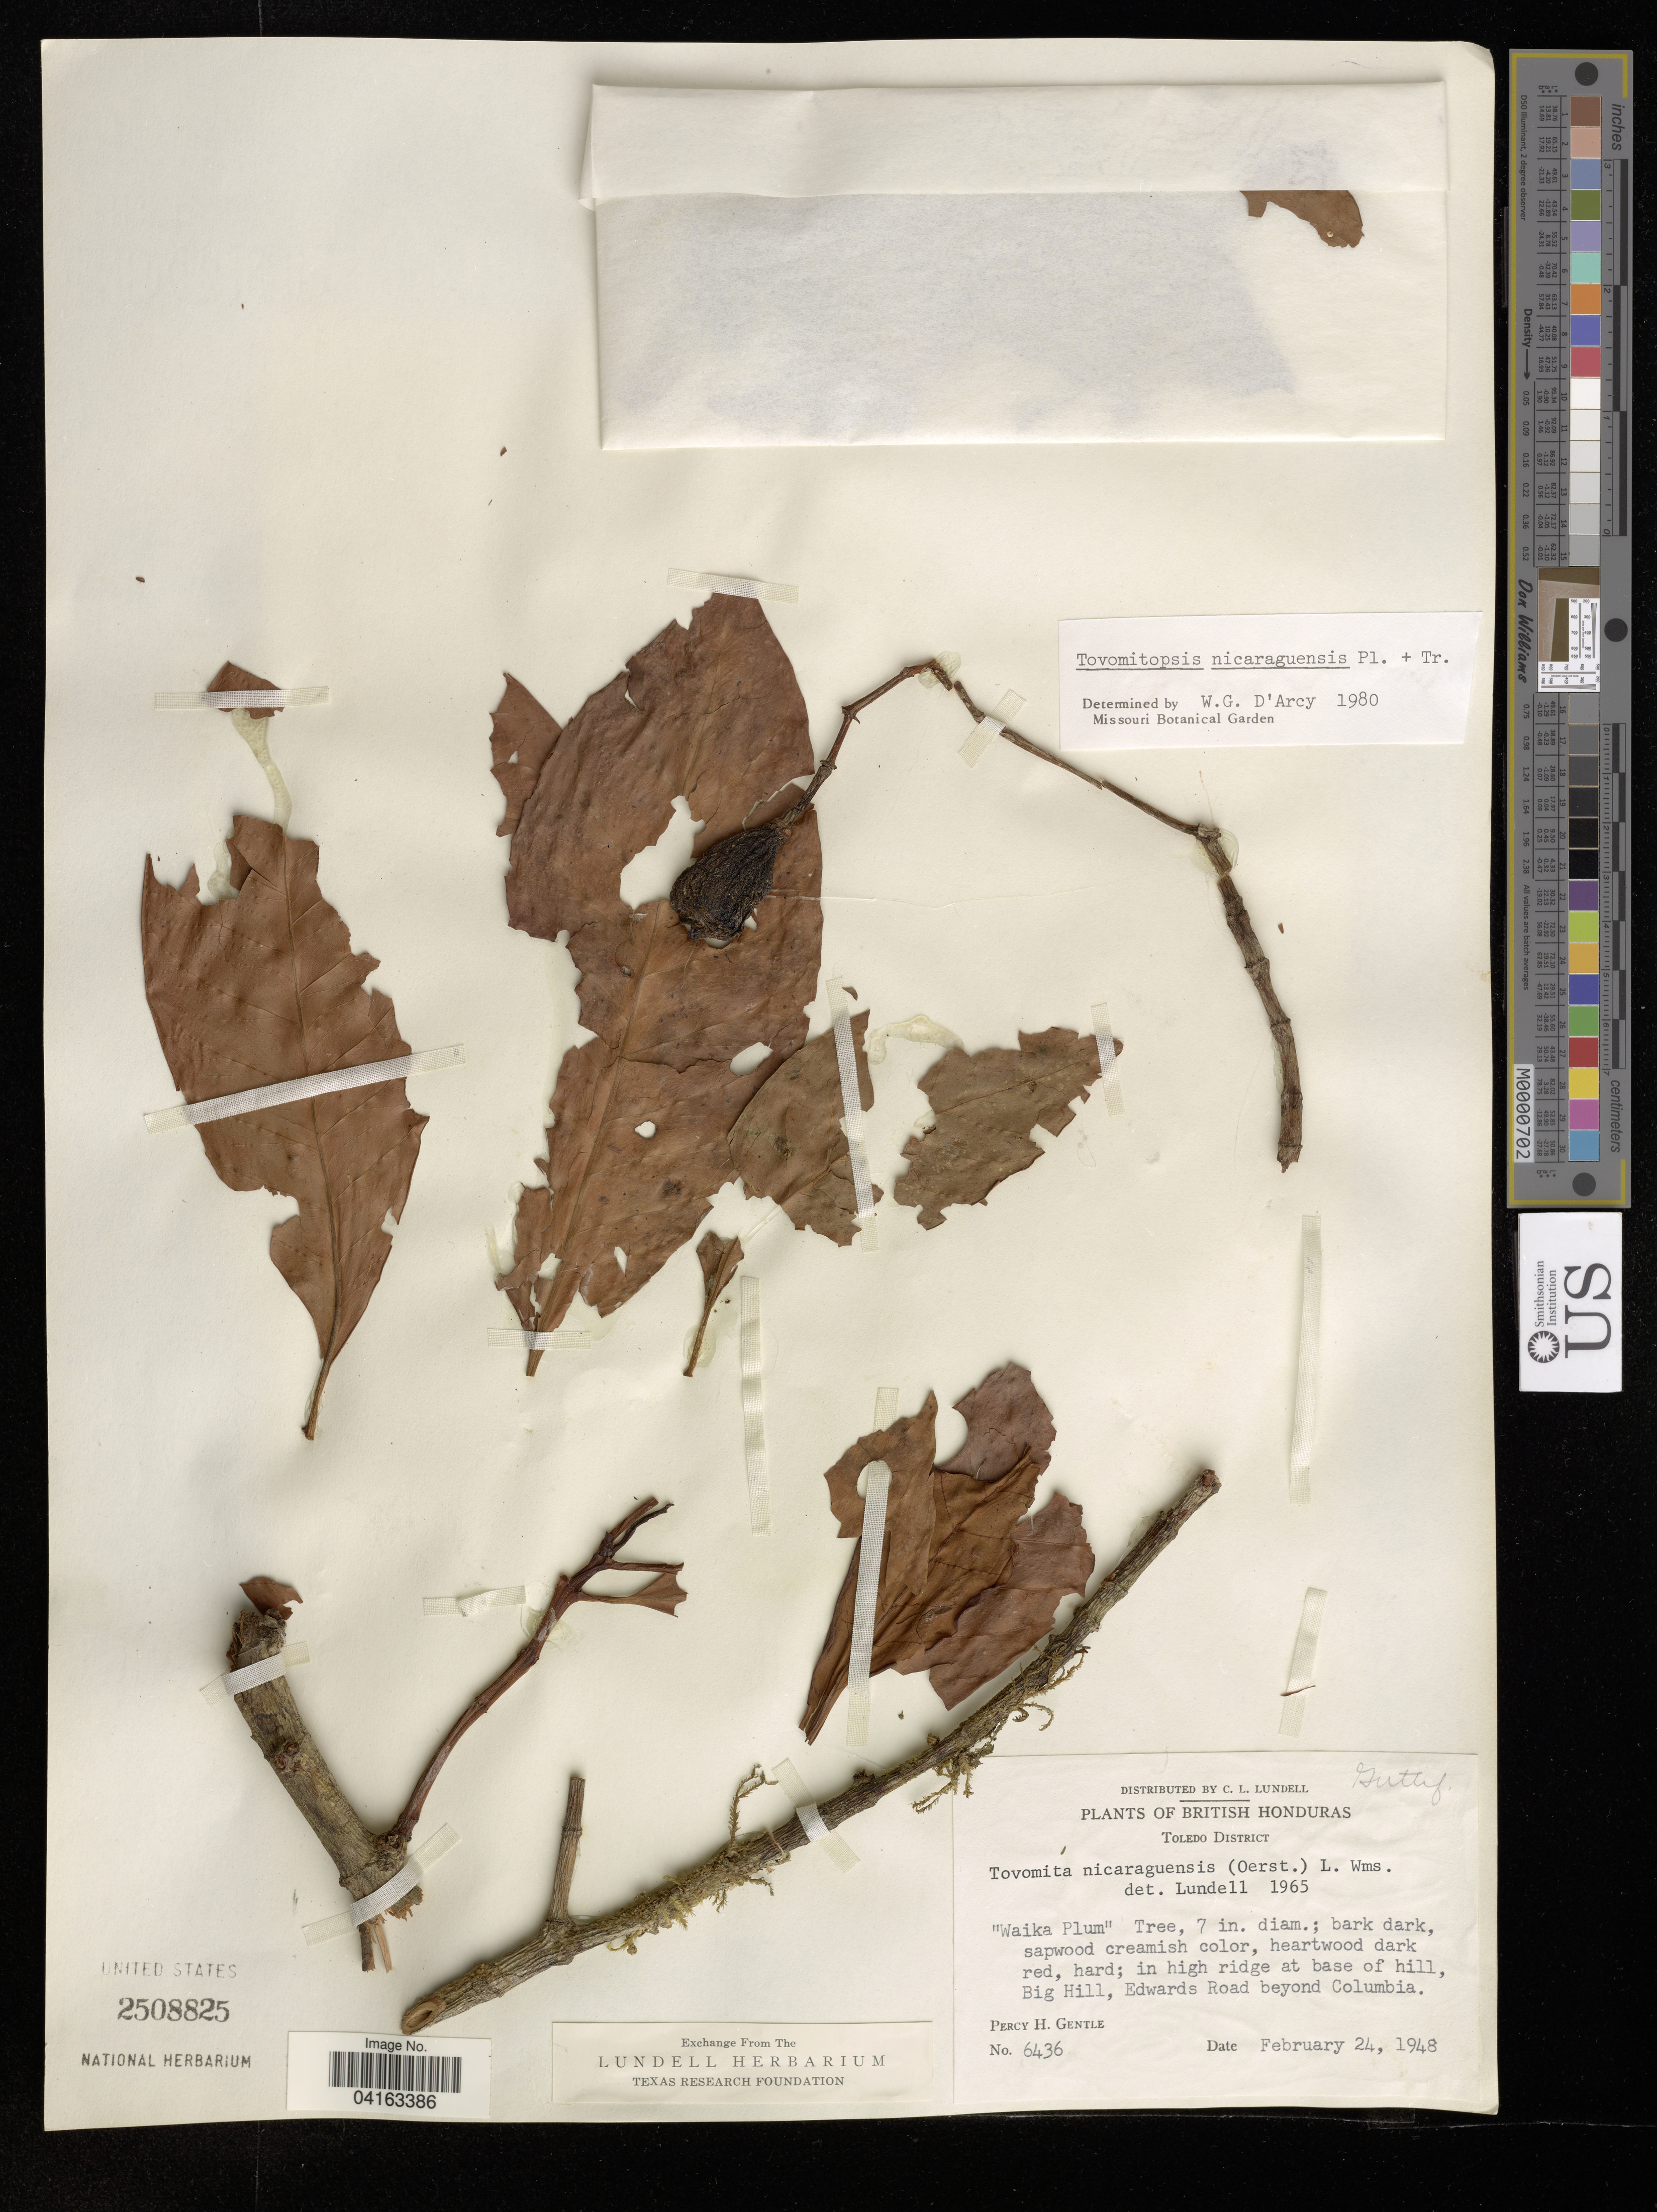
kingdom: Plantae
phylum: Tracheophyta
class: Magnoliopsida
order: Malpighiales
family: Clusiaceae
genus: Tovomitopsis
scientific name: Tovomitopsis nicaraguensis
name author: Oerst. ex Triana & Planch.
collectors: P. H. Gentle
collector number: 6436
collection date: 1948-02-24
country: Belize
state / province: Toledo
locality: British Honduras. In high ridge at bade of hill, Big Hill, Edwards Road beyond Columbia.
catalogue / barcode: US 2508825